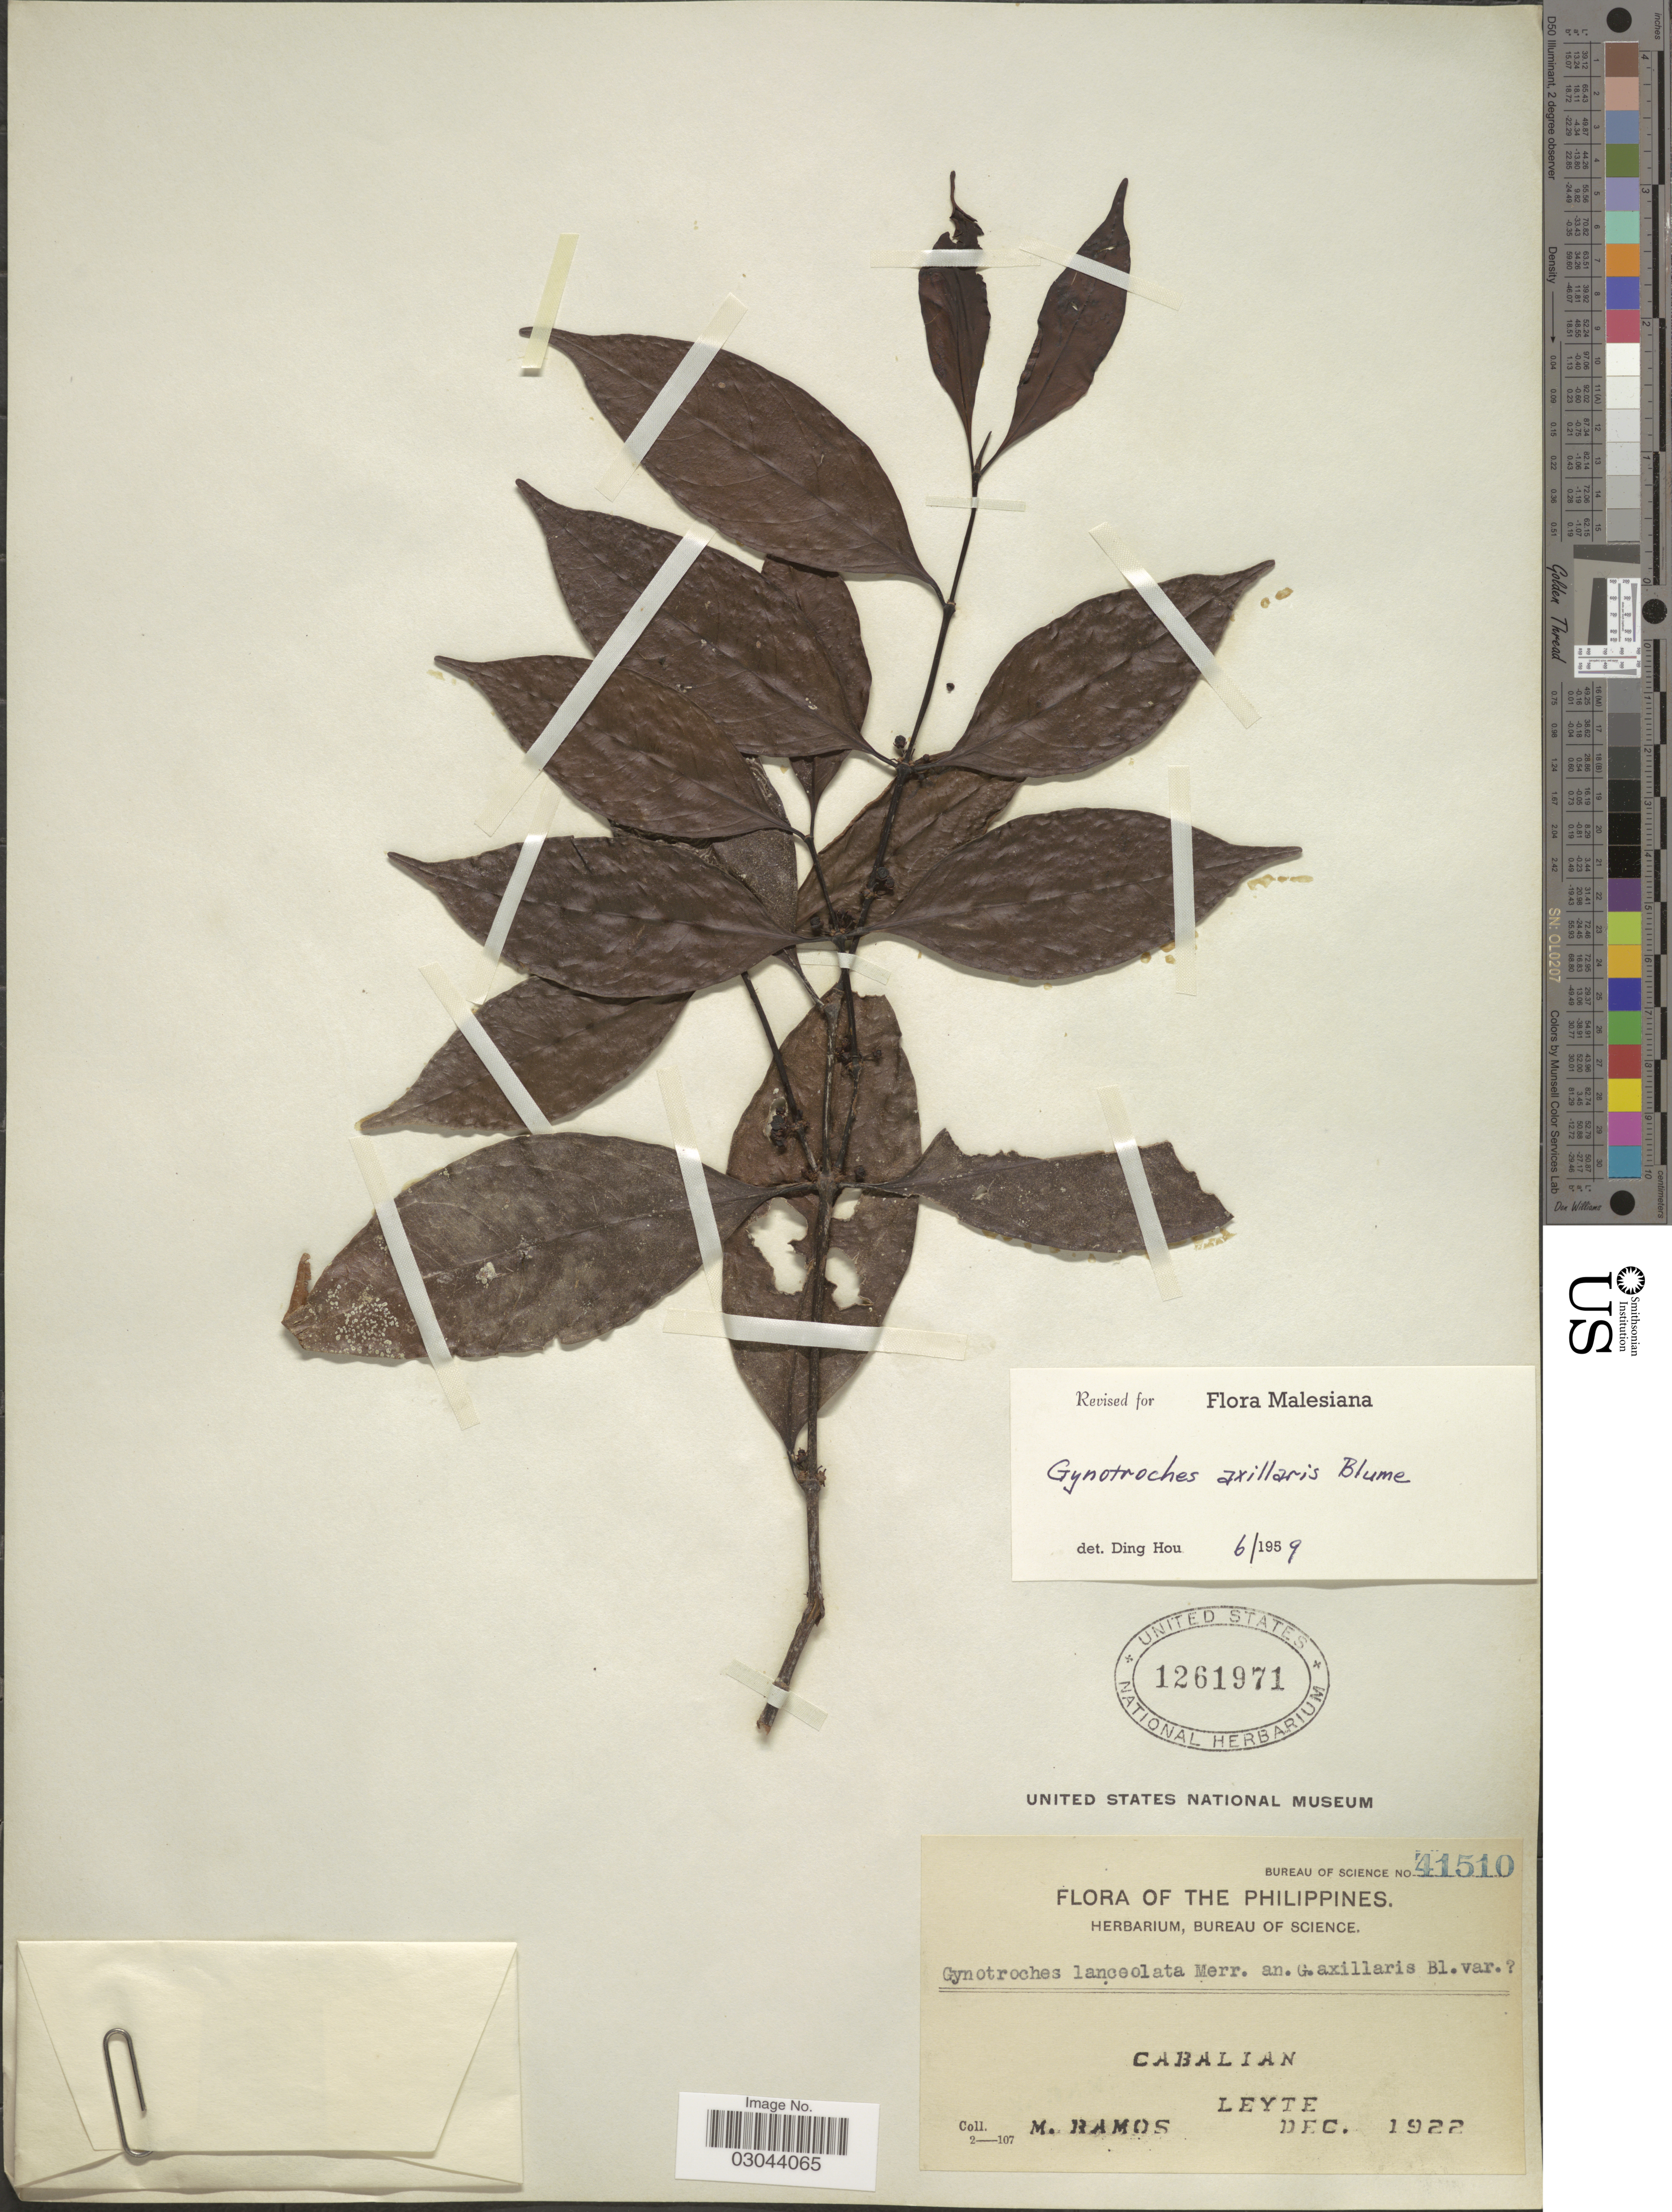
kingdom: Plantae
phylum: Tracheophyta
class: Magnoliopsida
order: Malpighiales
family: Rhizophoraceae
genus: Gynotroches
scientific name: Gynotroches axillaris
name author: Blume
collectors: M. Ramos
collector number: Bureau of Science 41510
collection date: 1922-12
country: Philippines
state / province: Eastern Visayas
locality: Cabalian. Leyte.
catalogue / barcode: US 1261971